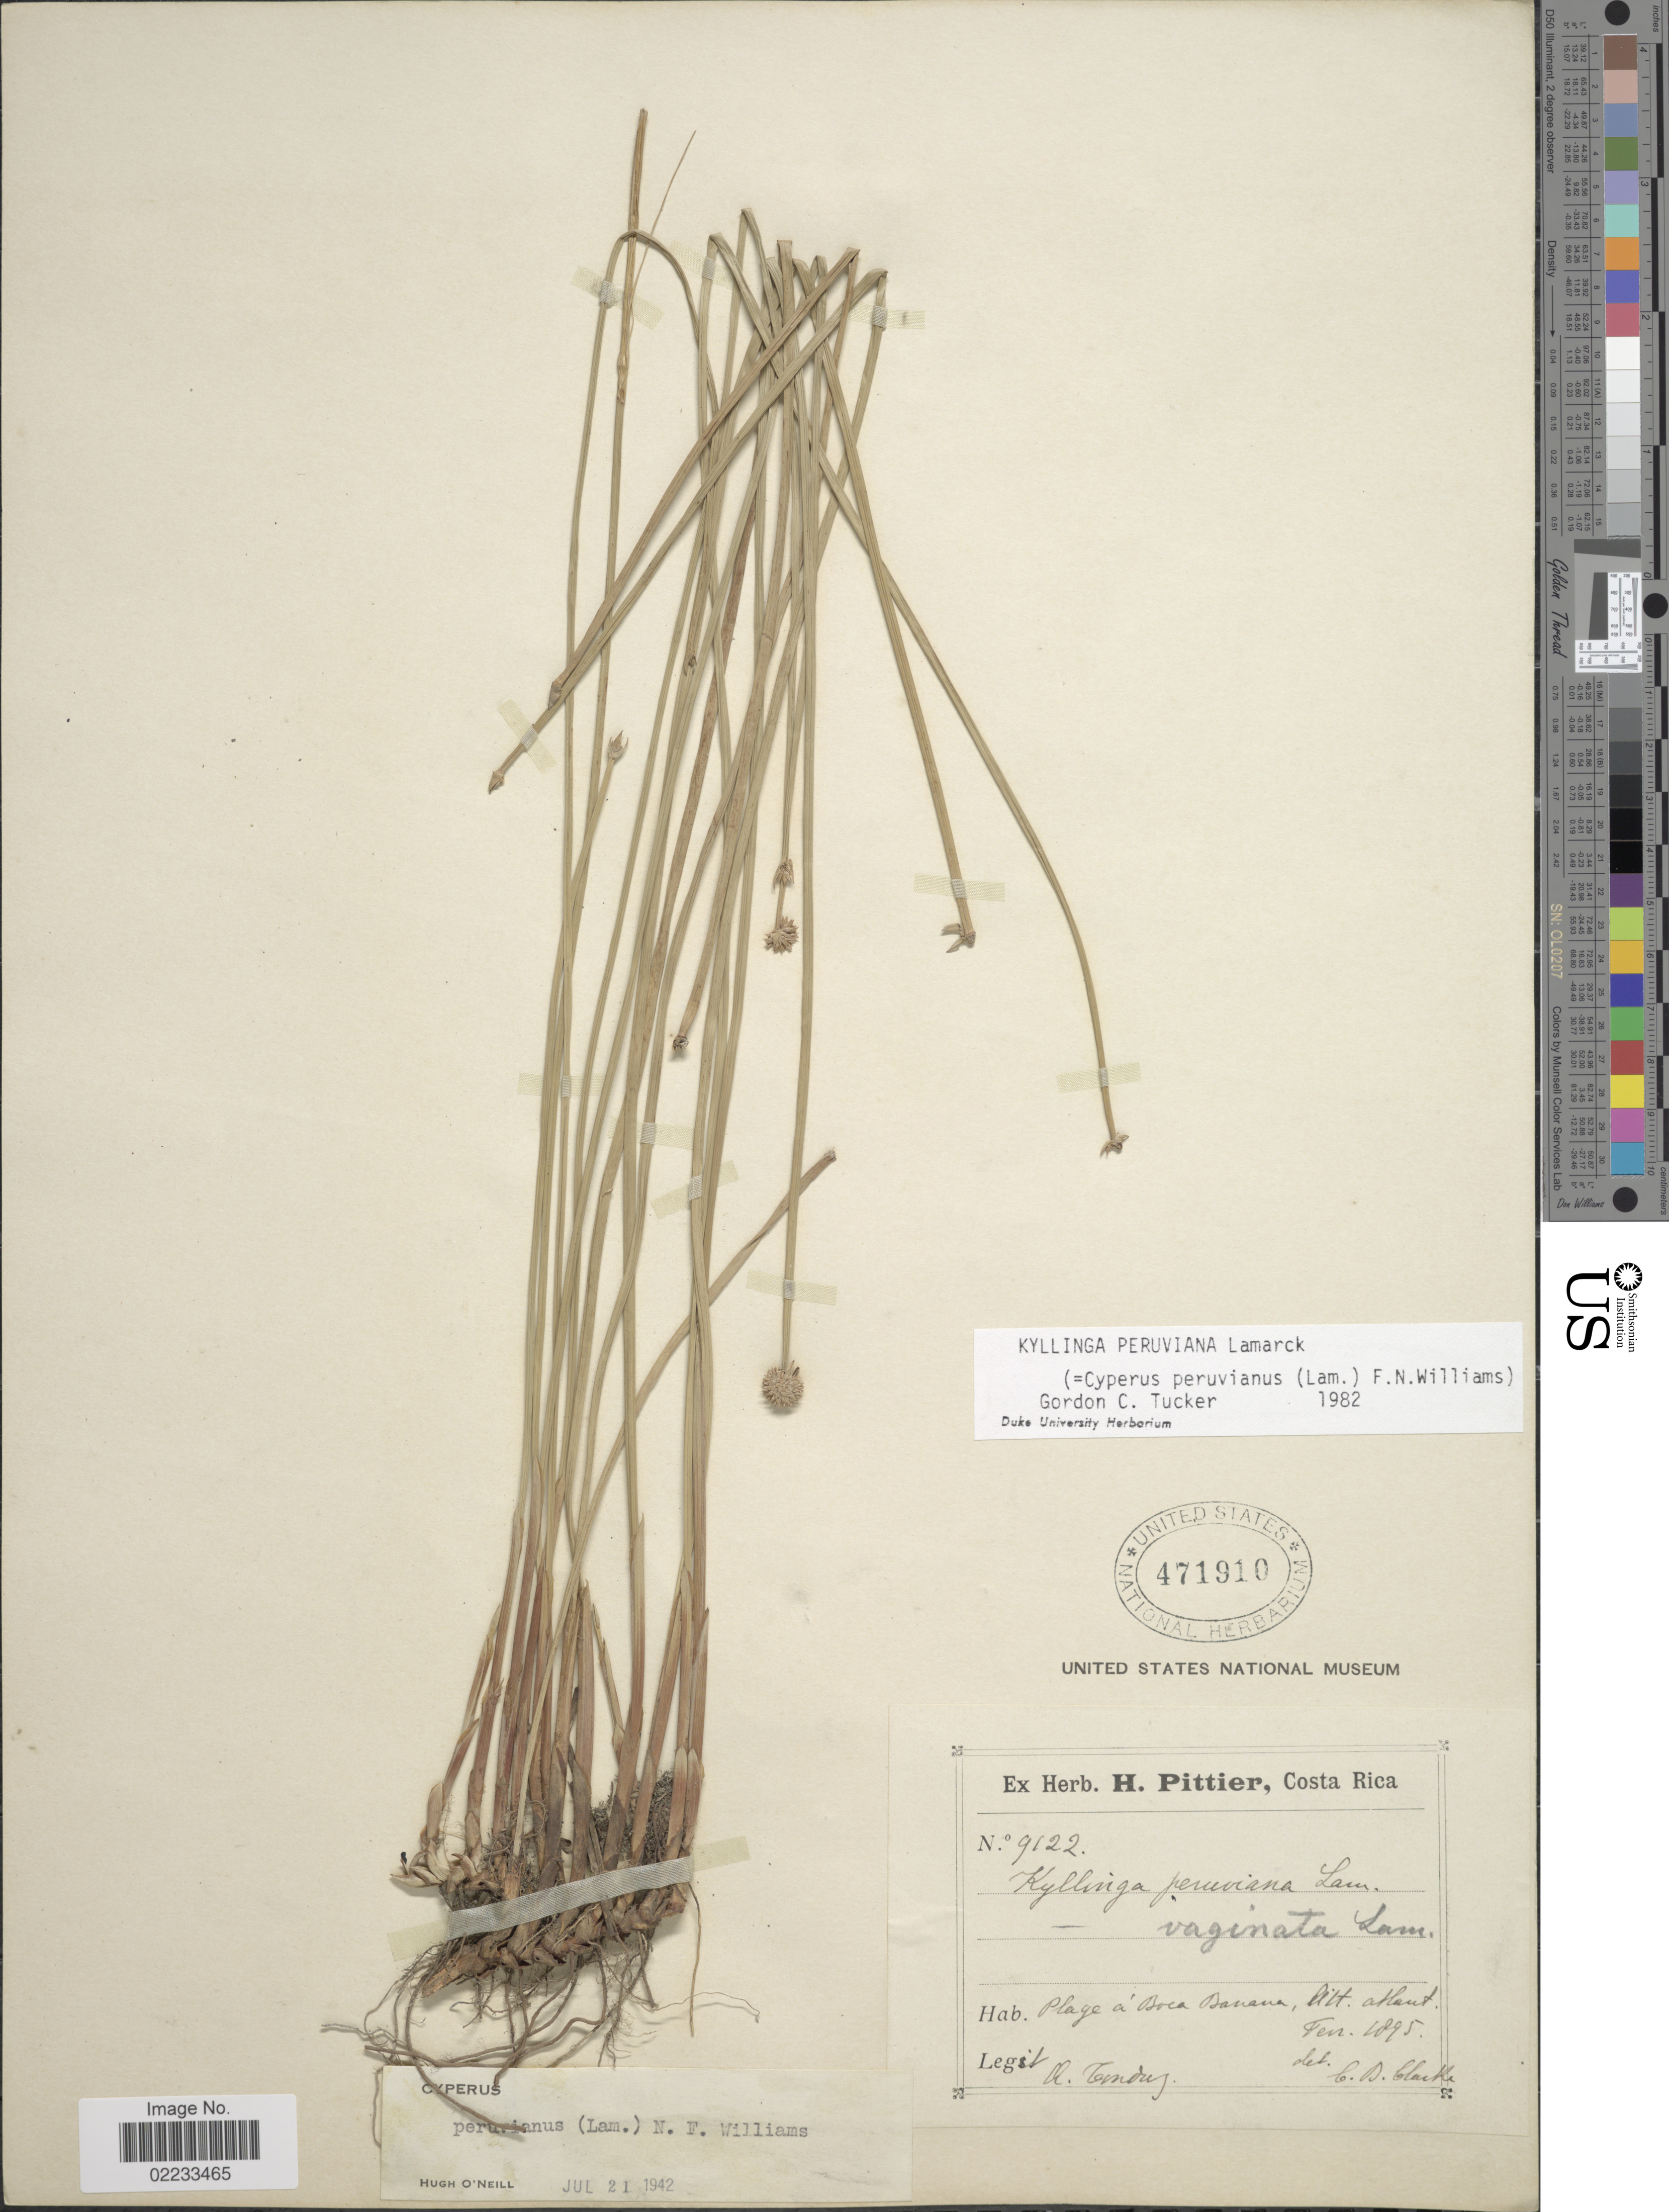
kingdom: Plantae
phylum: Tracheophyta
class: Liliopsida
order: Poales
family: Cyperaceae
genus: Cyperus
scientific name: Cyperus tibialis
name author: (Poit. ex Ledeb.) Govaerts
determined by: Strong, Mark T., (BOT), Smithsonian Institution - National Museum of Natural History (UNITED STATES)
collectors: A. Tonduz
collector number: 9122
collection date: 1895-02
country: Costa Rica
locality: Plage a Boca Banana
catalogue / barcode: US 471910